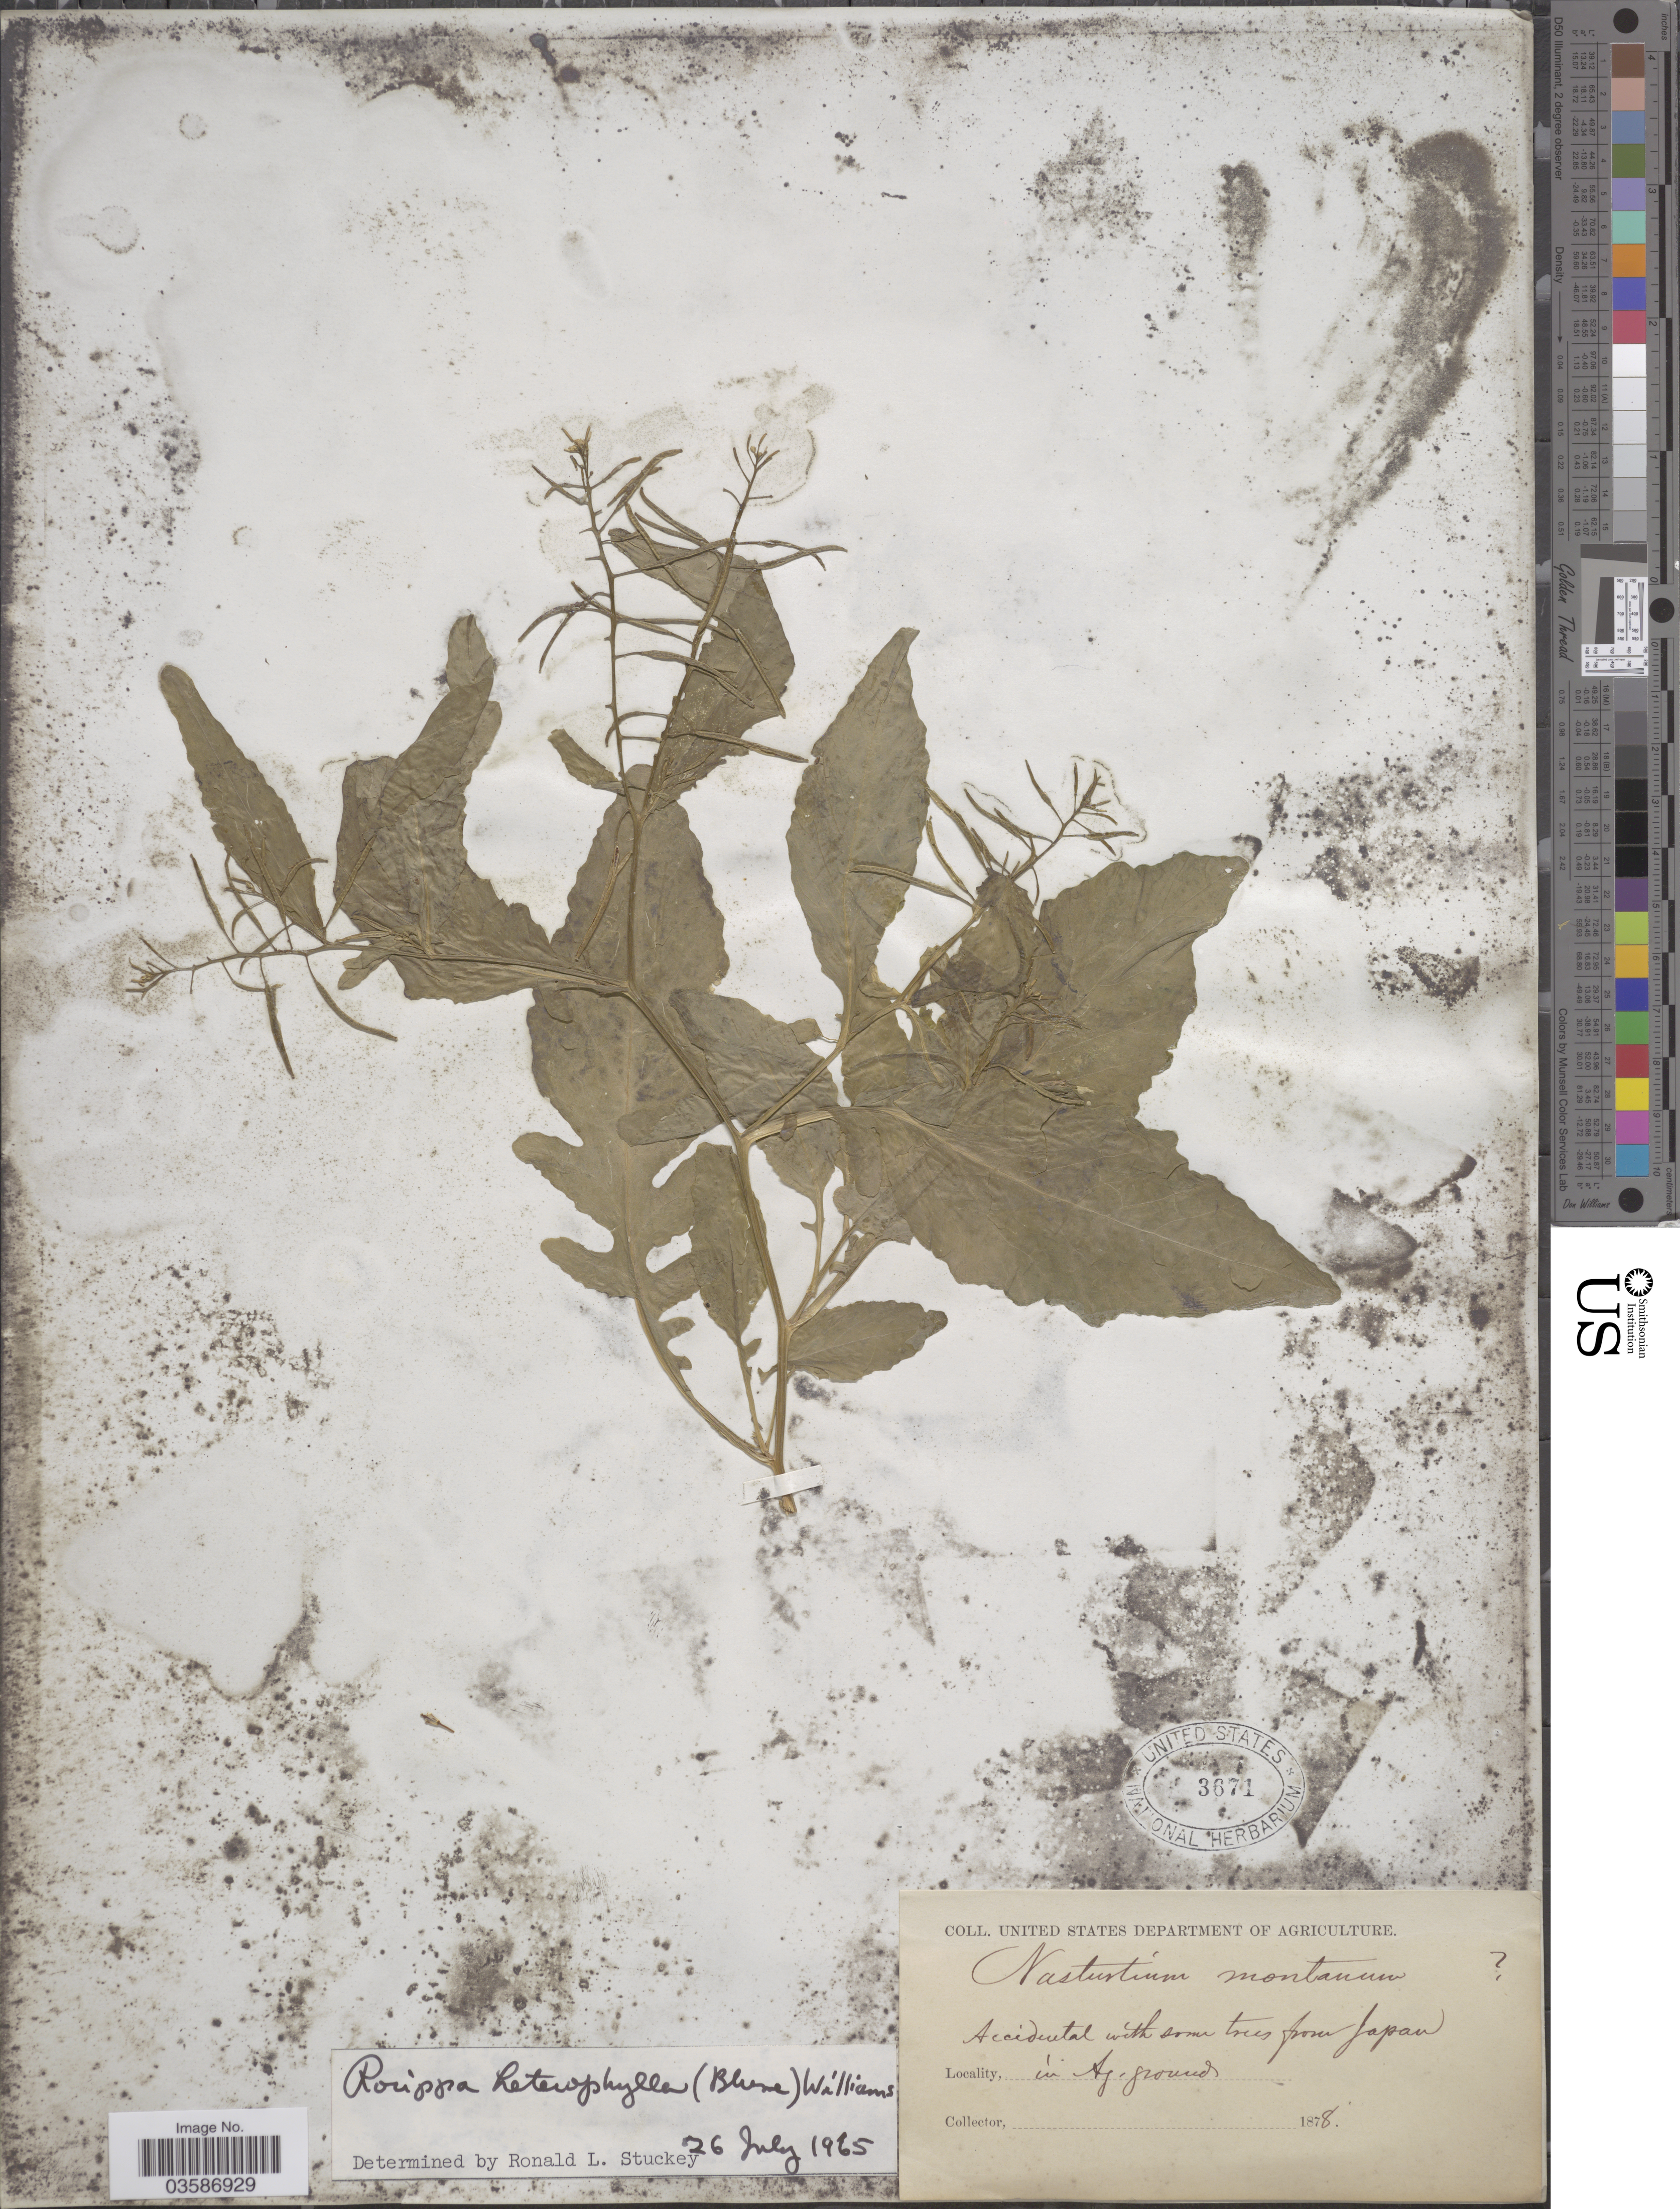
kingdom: Plantae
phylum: Tracheophyta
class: Magnoliopsida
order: Brassicales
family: Brassicaceae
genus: Rorippa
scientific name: Rorippa heterophylla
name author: (Blume) R.O. Williams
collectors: United States Department of Agriculture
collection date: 1878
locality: In Ag. grounds. [unsure placement]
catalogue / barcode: US 3671